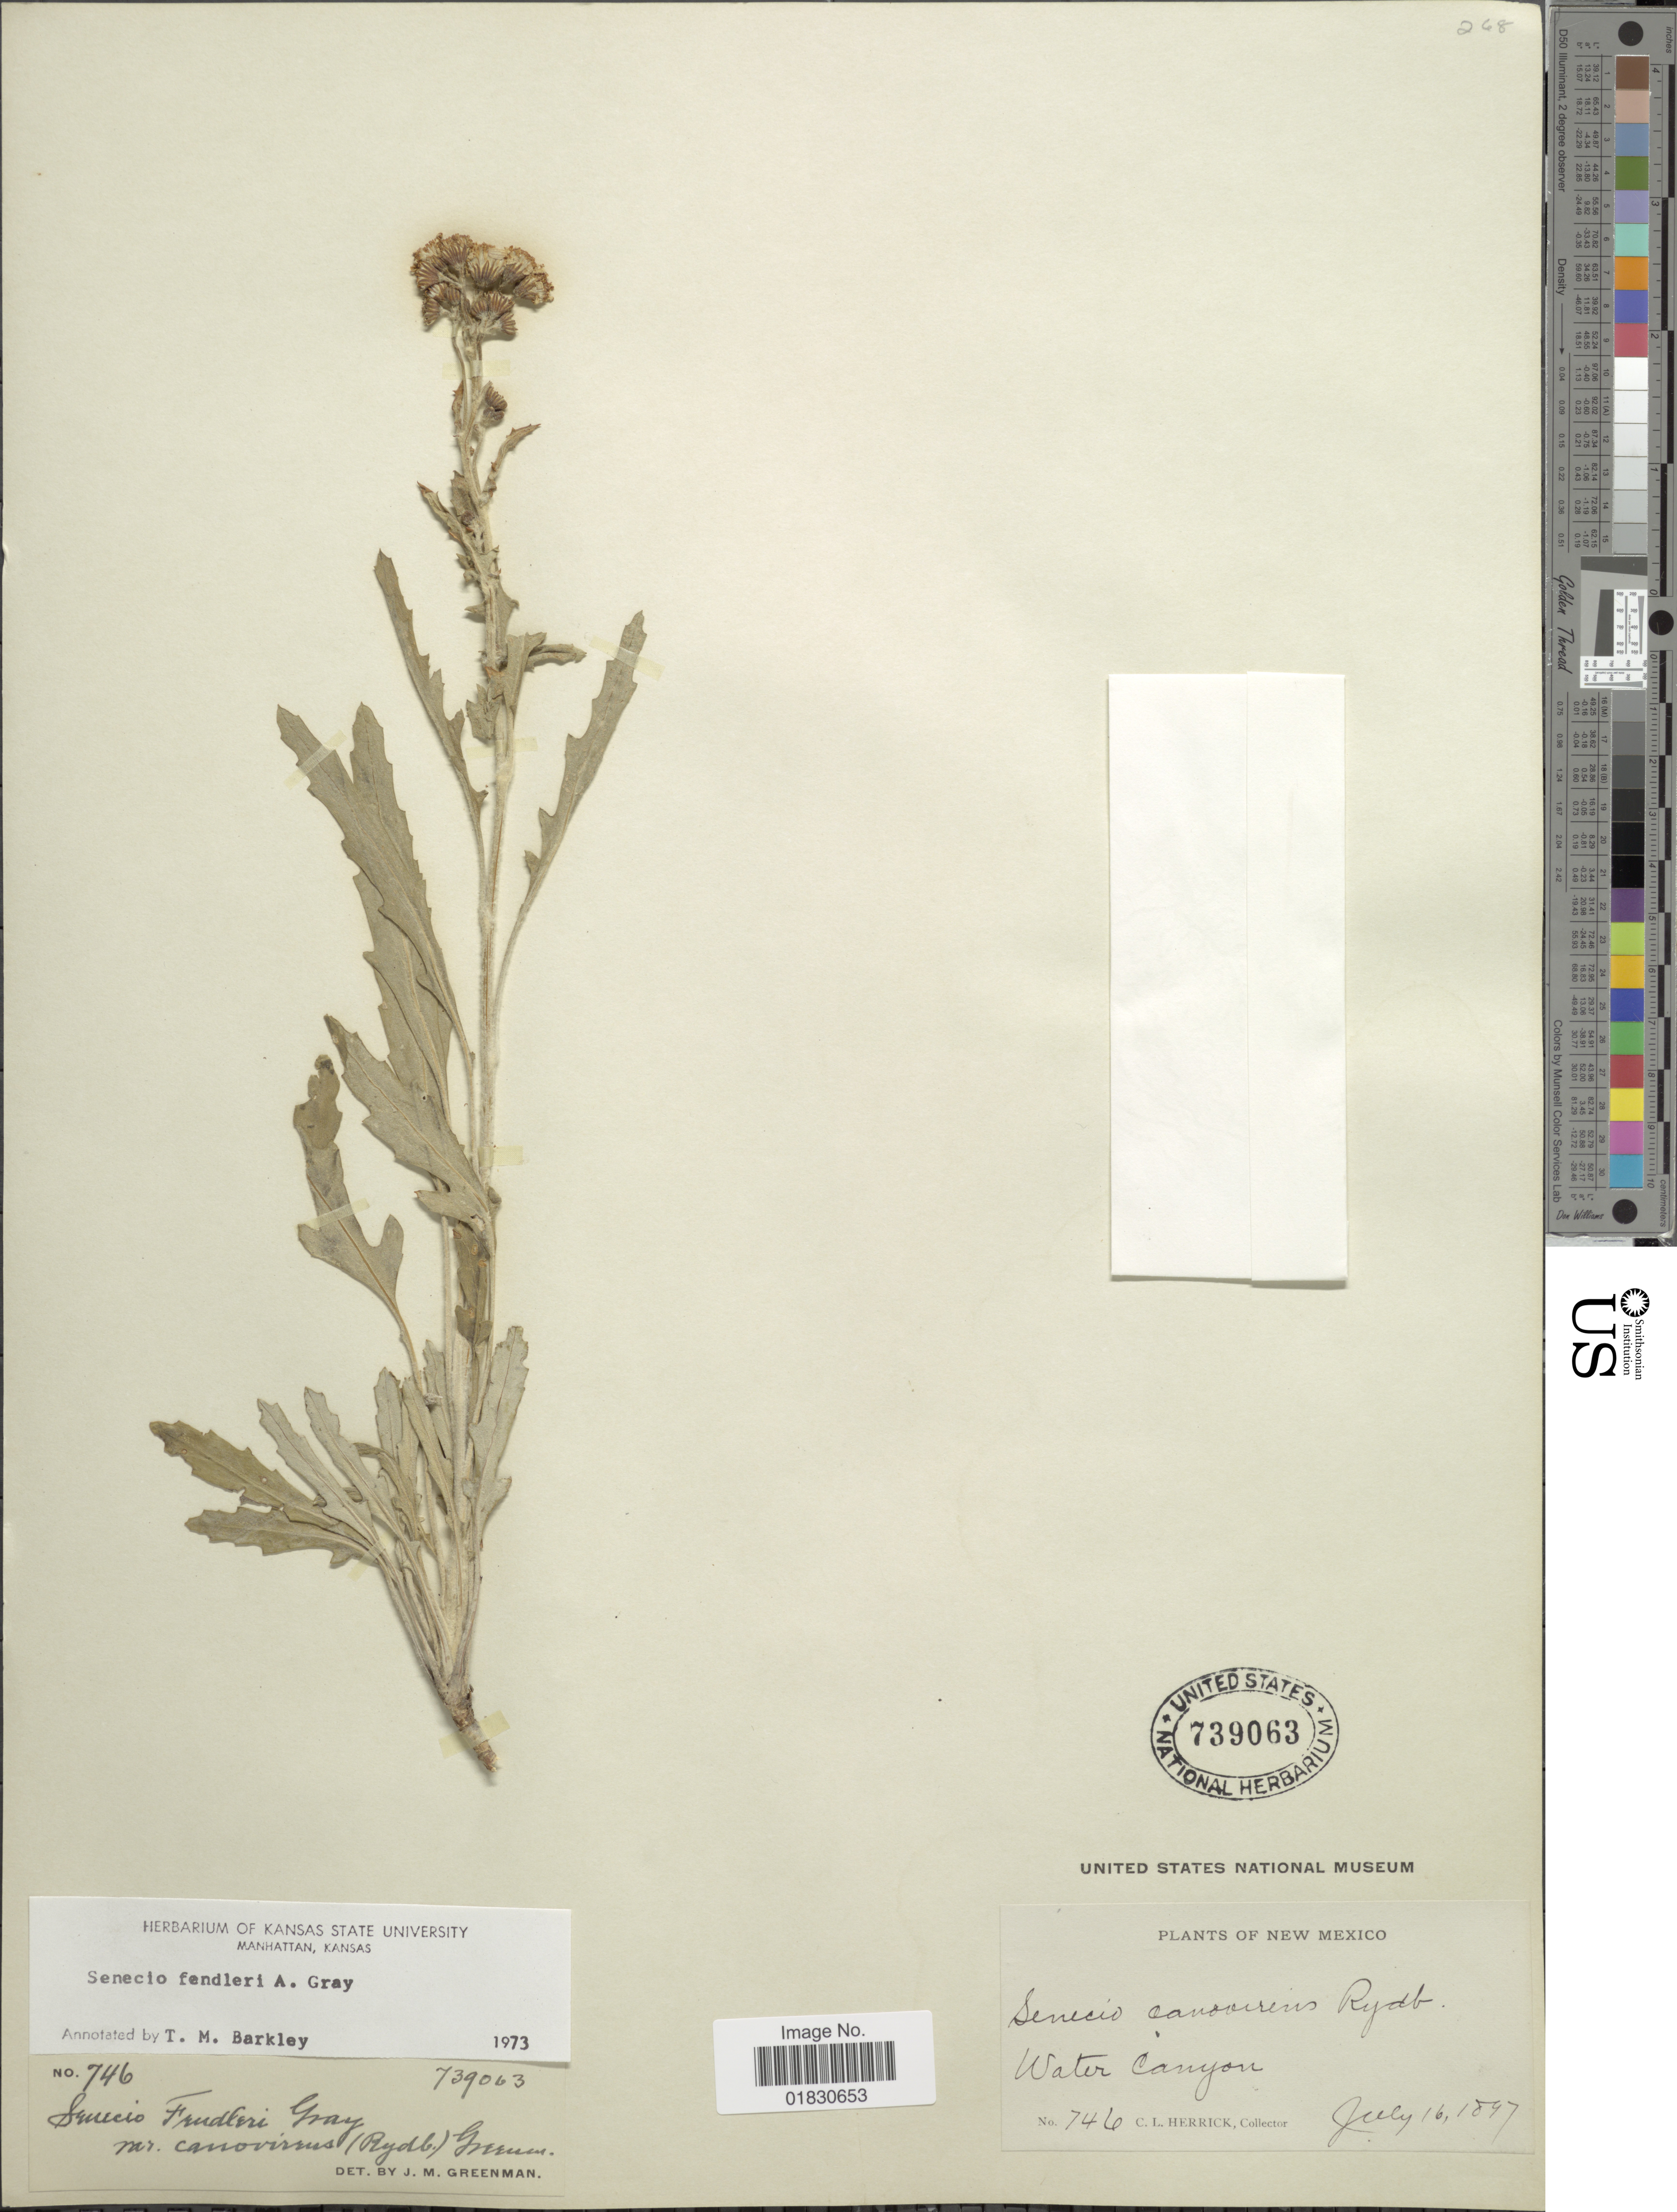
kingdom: Plantae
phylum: Tracheophyta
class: Magnoliopsida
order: Asterales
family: Asteraceae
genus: Packera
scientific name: Packera fendleri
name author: (A. Gray) W.A. Weber & Á. Löve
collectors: C. Herrick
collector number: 746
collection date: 1897-07-16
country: United States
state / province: New Mexico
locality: Water Canyon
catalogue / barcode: US 739063